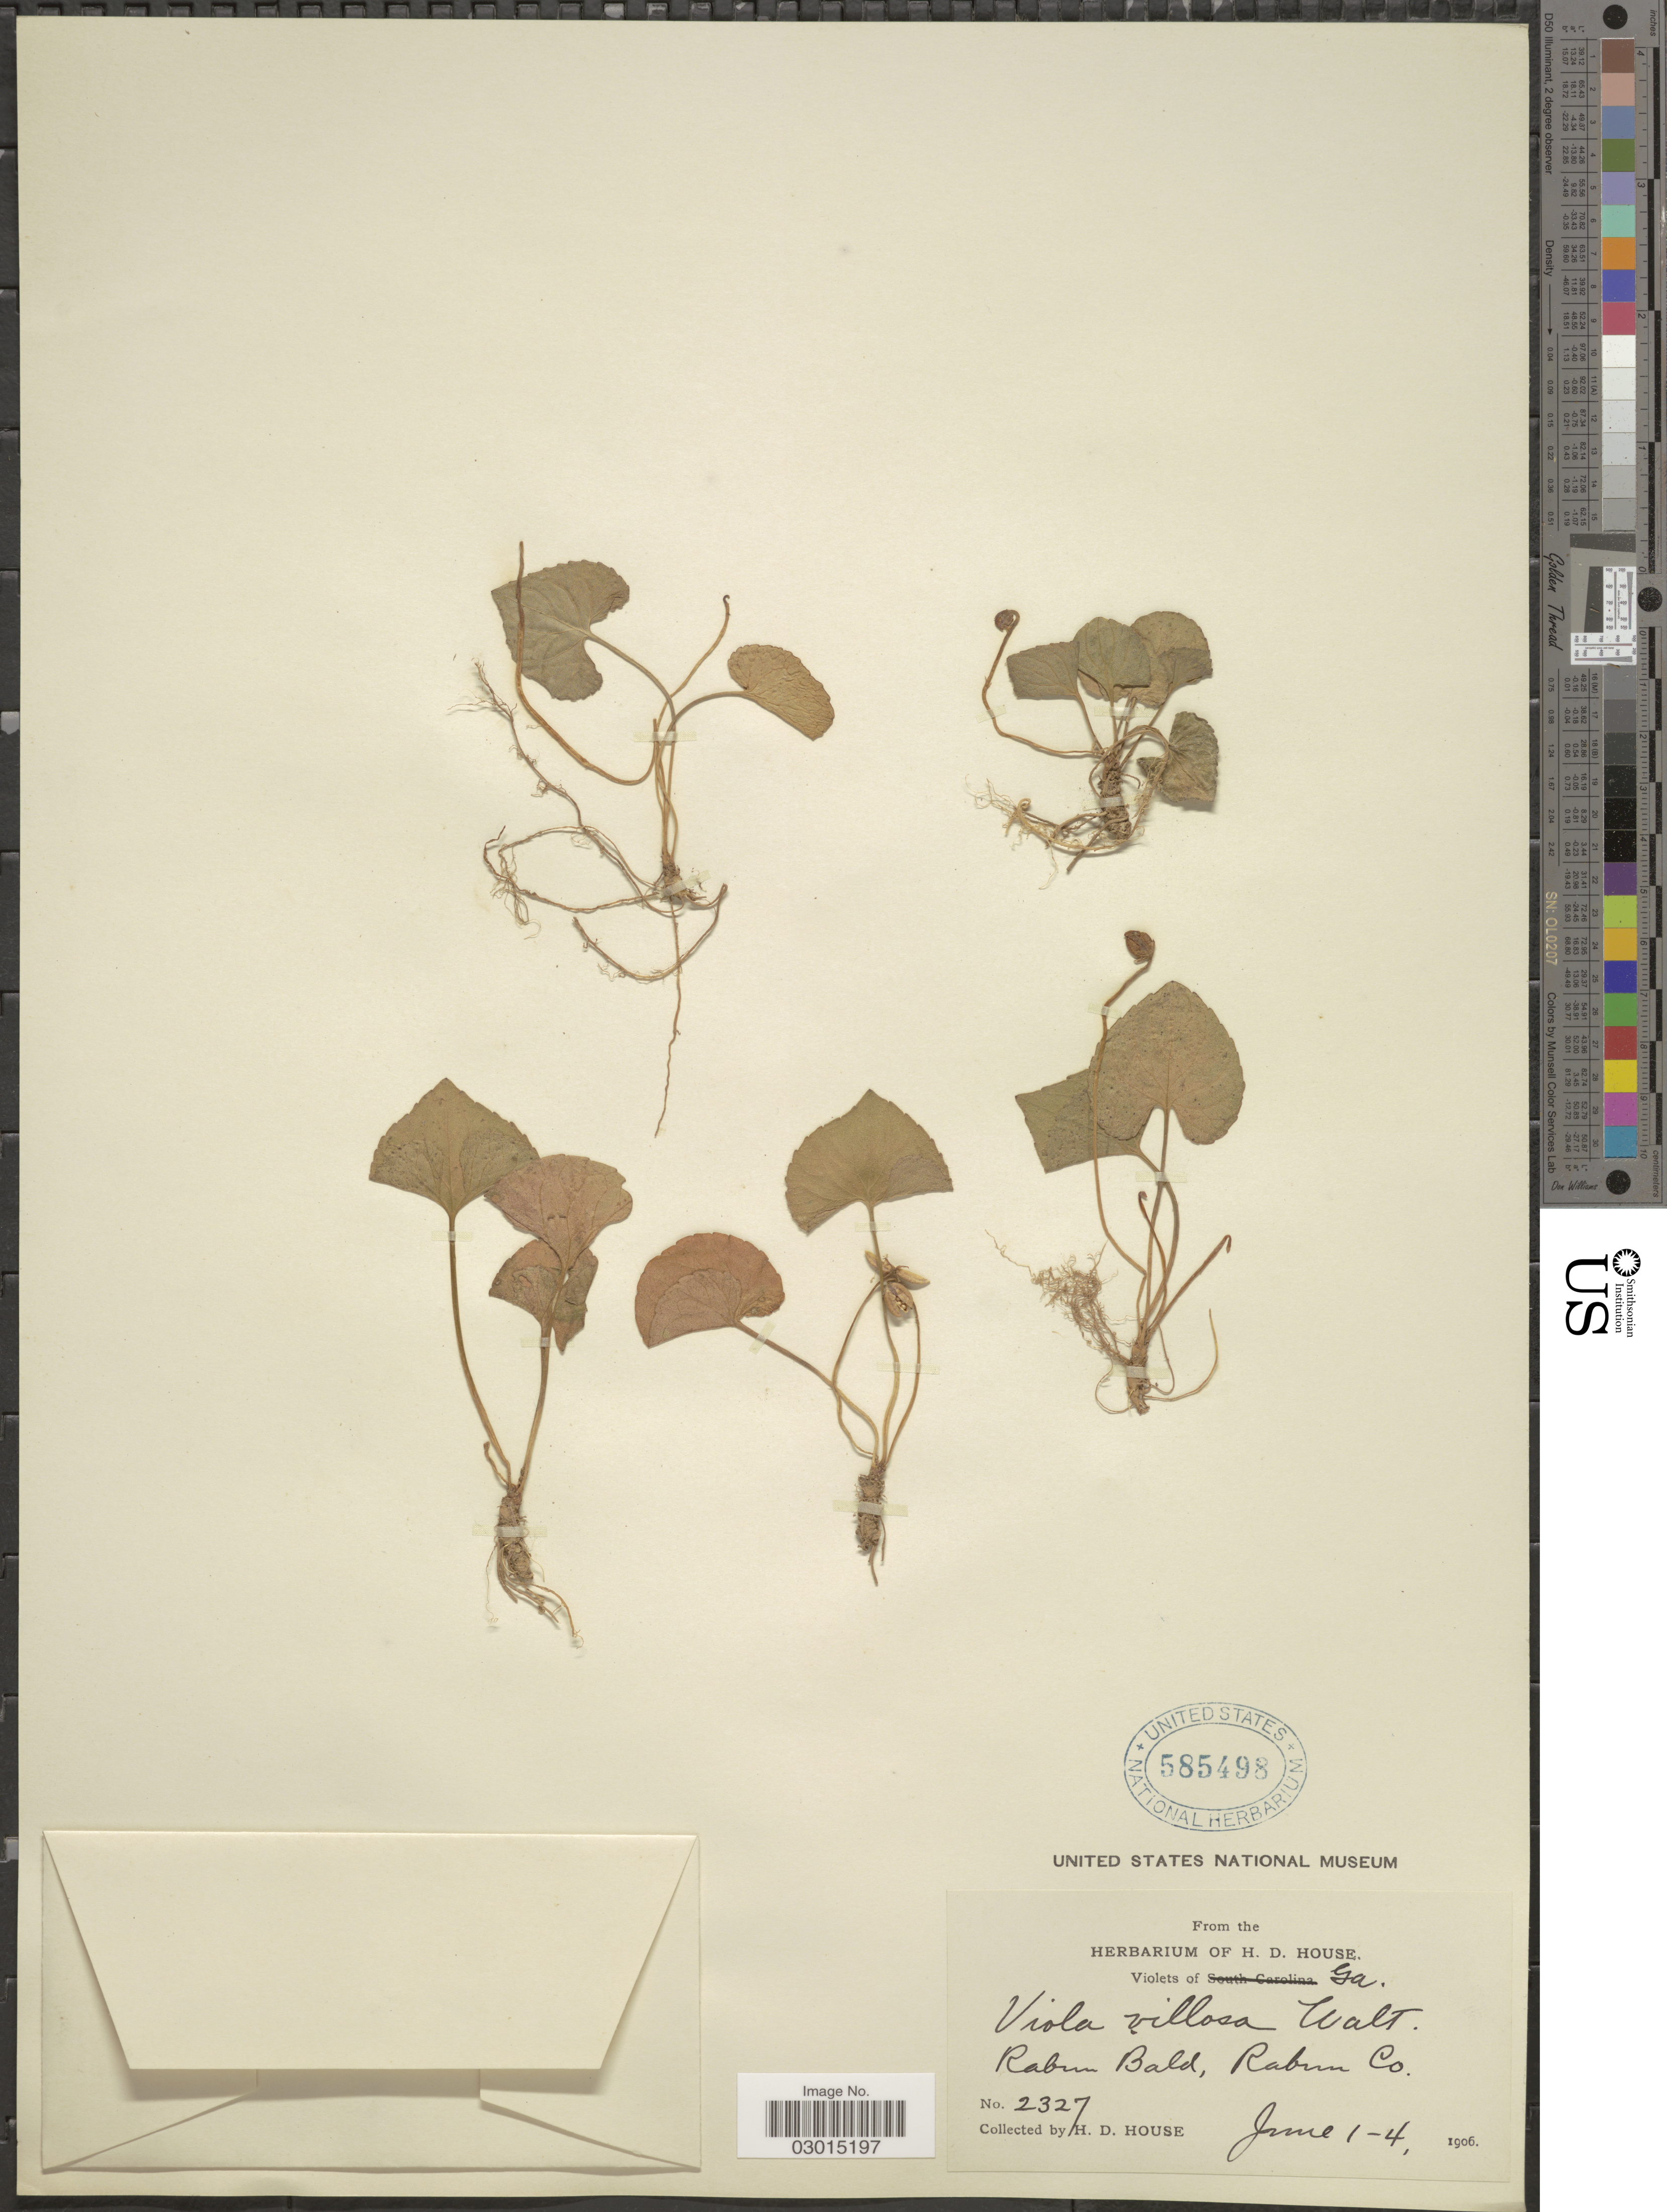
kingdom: Plantae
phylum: Tracheophyta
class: Magnoliopsida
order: Malpighiales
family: Violaceae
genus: Viola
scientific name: Viola hirsutula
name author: Brainerd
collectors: H. D. House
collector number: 2327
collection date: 1906-06-01/1906-06-04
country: United States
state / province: Georgia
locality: Rabun Bald, Rabun Co.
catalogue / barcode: US 585498